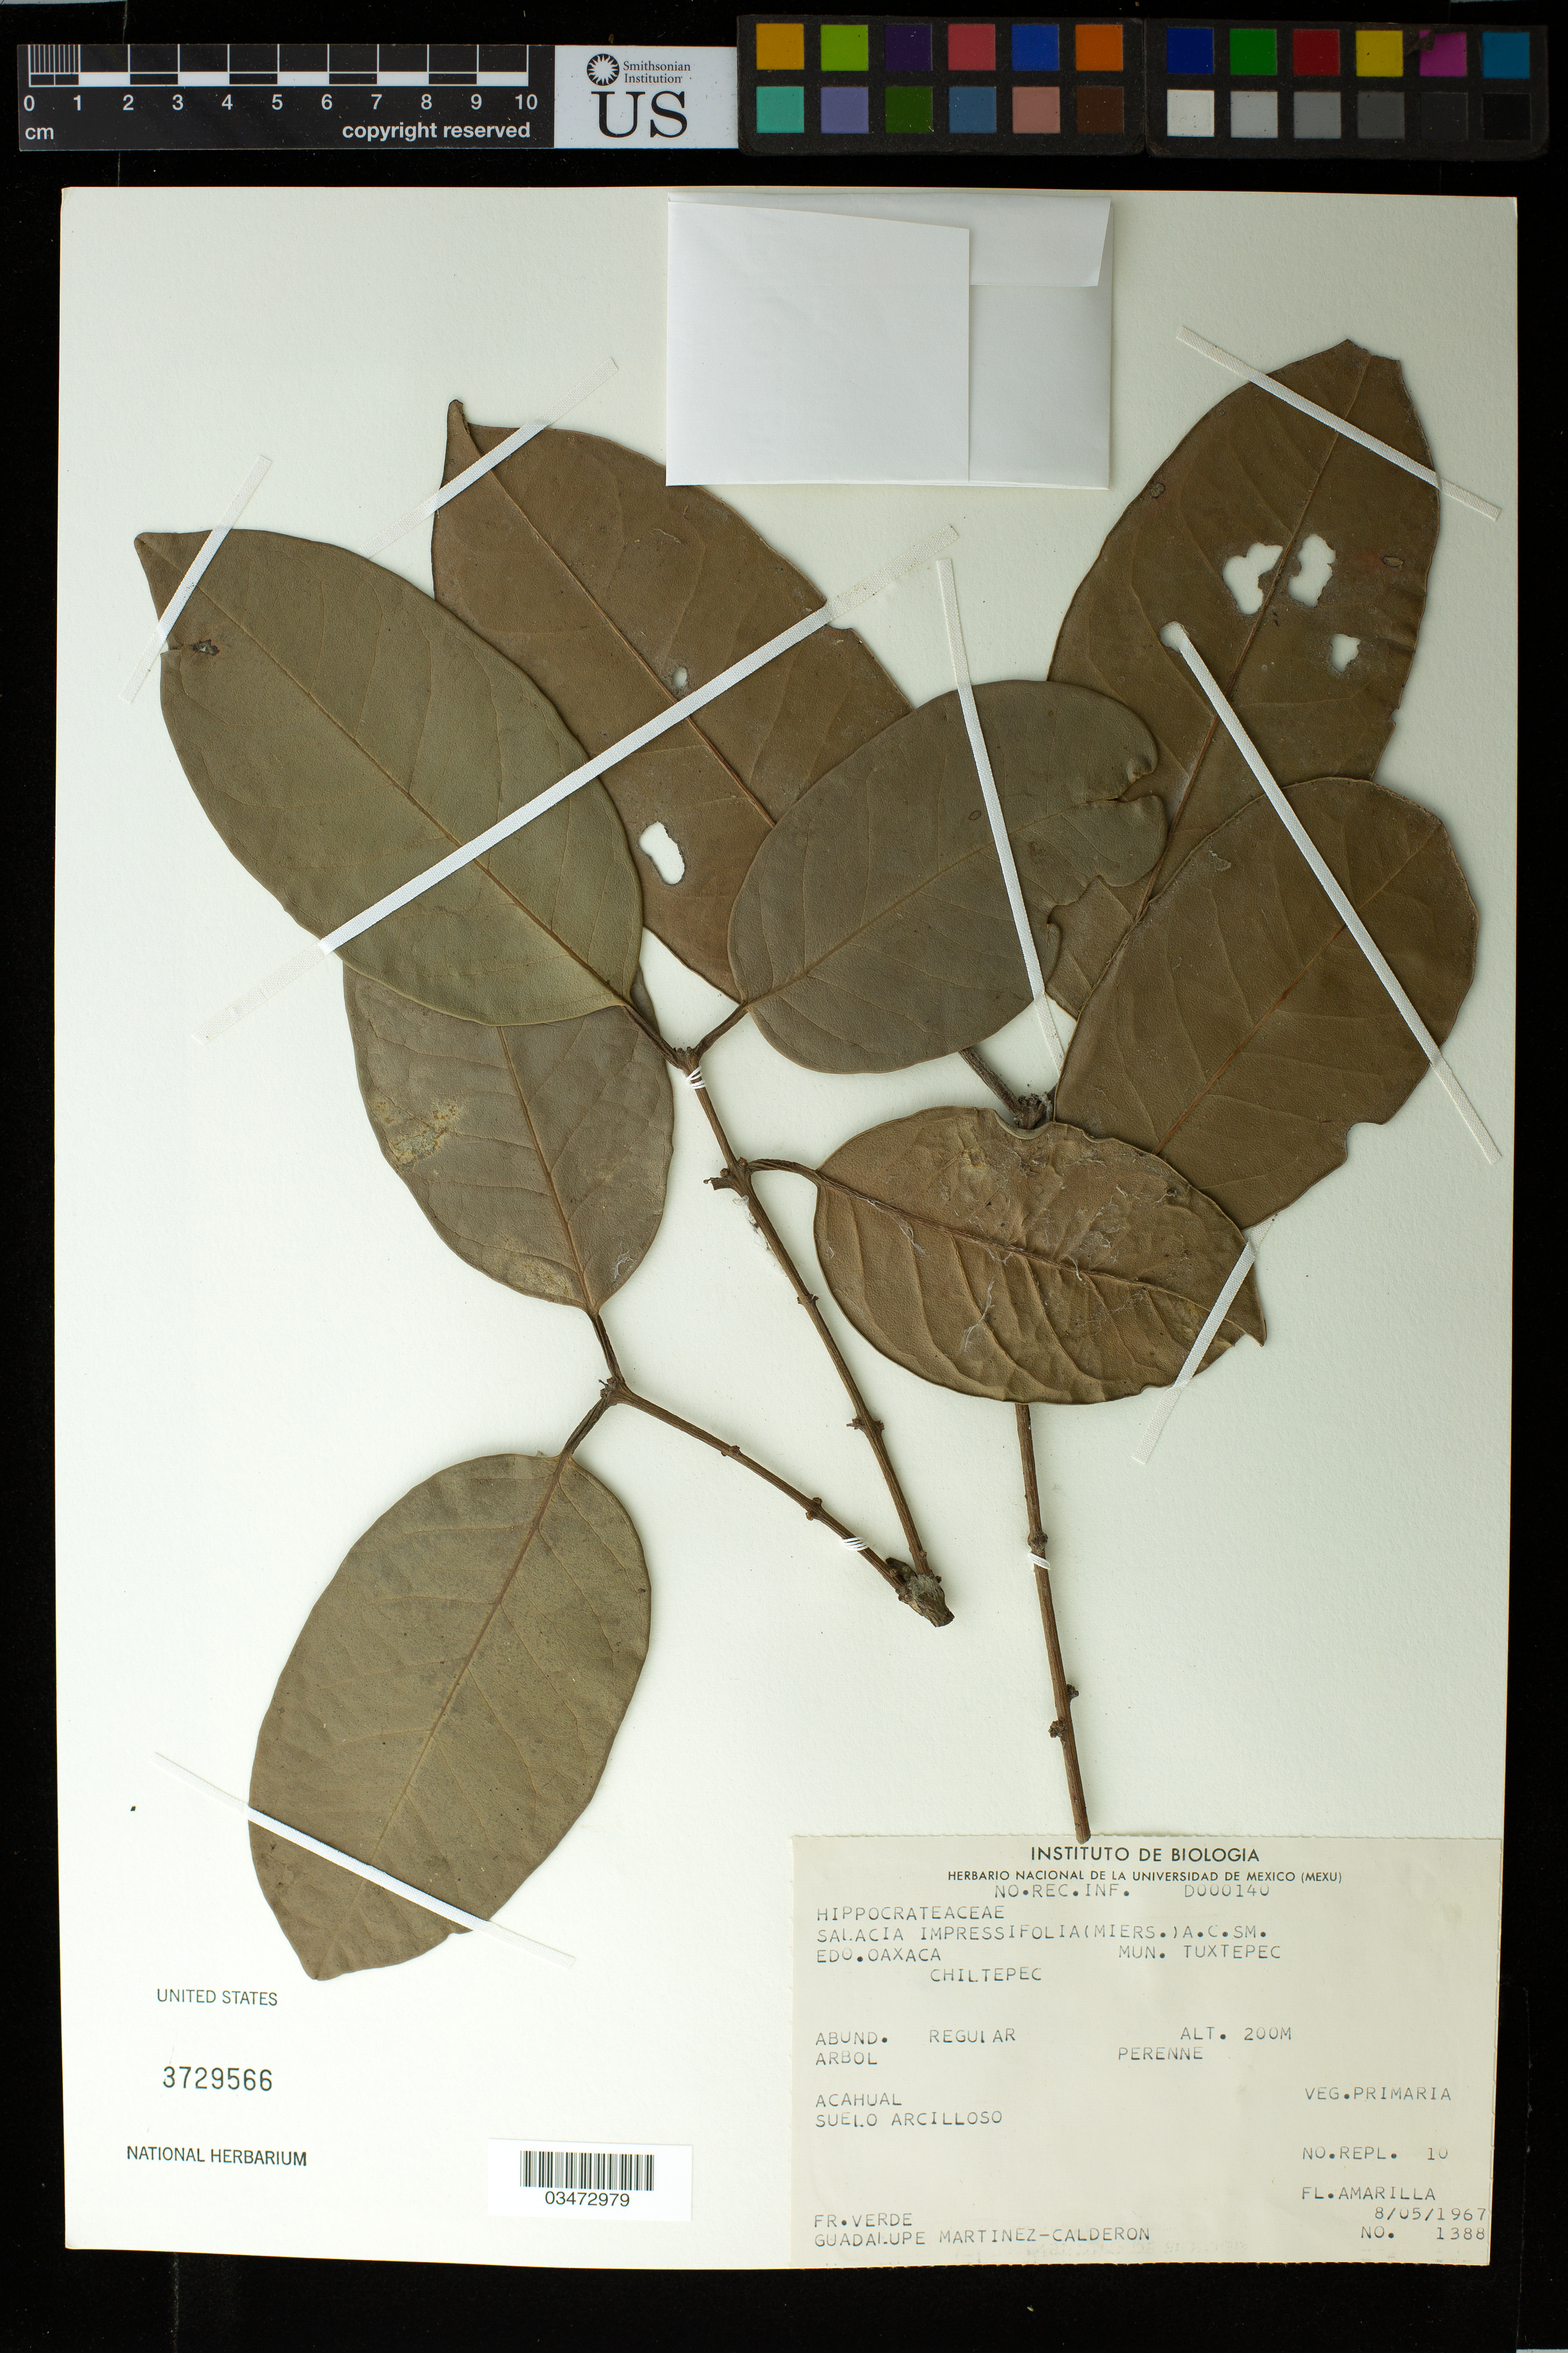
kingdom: Plantae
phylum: Tracheophyta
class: Magnoliopsida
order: Celastrales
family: Celastraceae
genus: Salacia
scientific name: Salacia impressifolia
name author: (Miers) A.C. Sm.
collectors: G. Martinez-C.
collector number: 1388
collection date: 1967-05-08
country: Mexico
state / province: Oaxaca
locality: Mun. Tuxtepec. Acahual, Suelo Arcilloso.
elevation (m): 200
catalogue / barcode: US 3729566